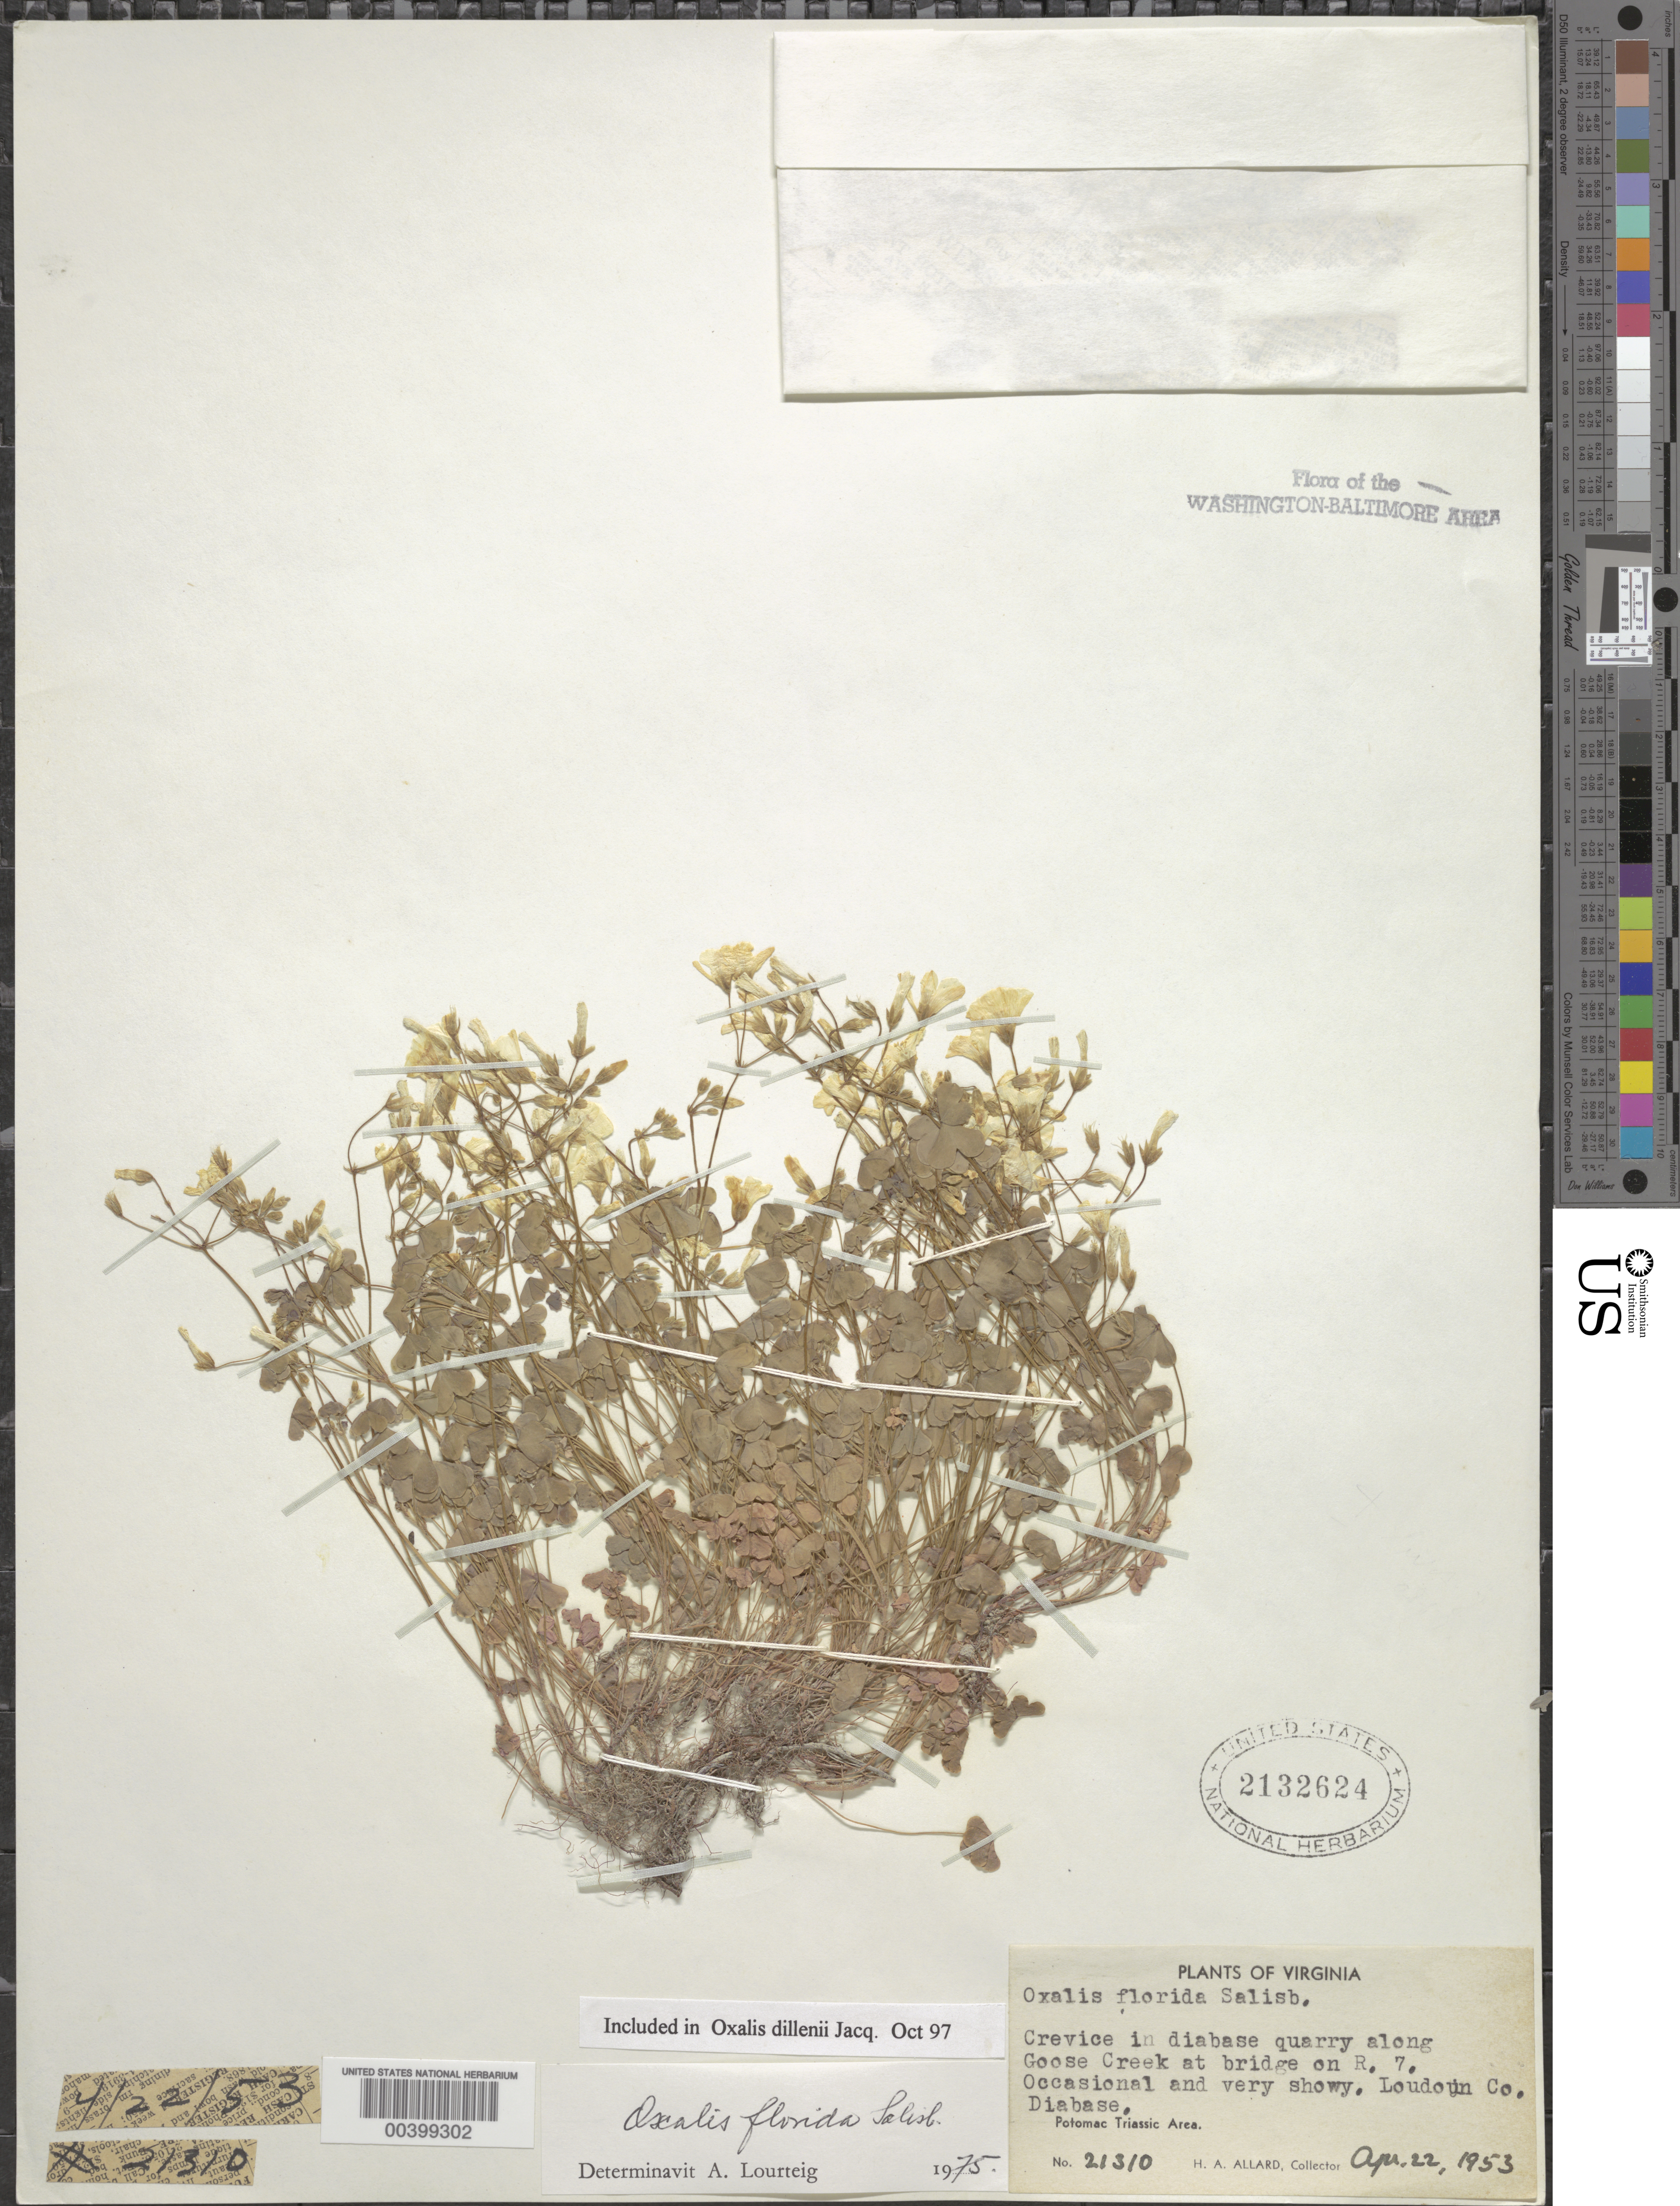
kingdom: Plantae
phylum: Tracheophyta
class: Magnoliopsida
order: Oxalidales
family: Oxalidaceae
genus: Oxalis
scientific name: Oxalis dillenii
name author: Jacq.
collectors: H. A. Allard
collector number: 21310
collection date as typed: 22 Apr 1953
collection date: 1953-04-22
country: United States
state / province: Virginia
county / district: Loudoun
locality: Goose Creek at Route 7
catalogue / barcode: US 2132624